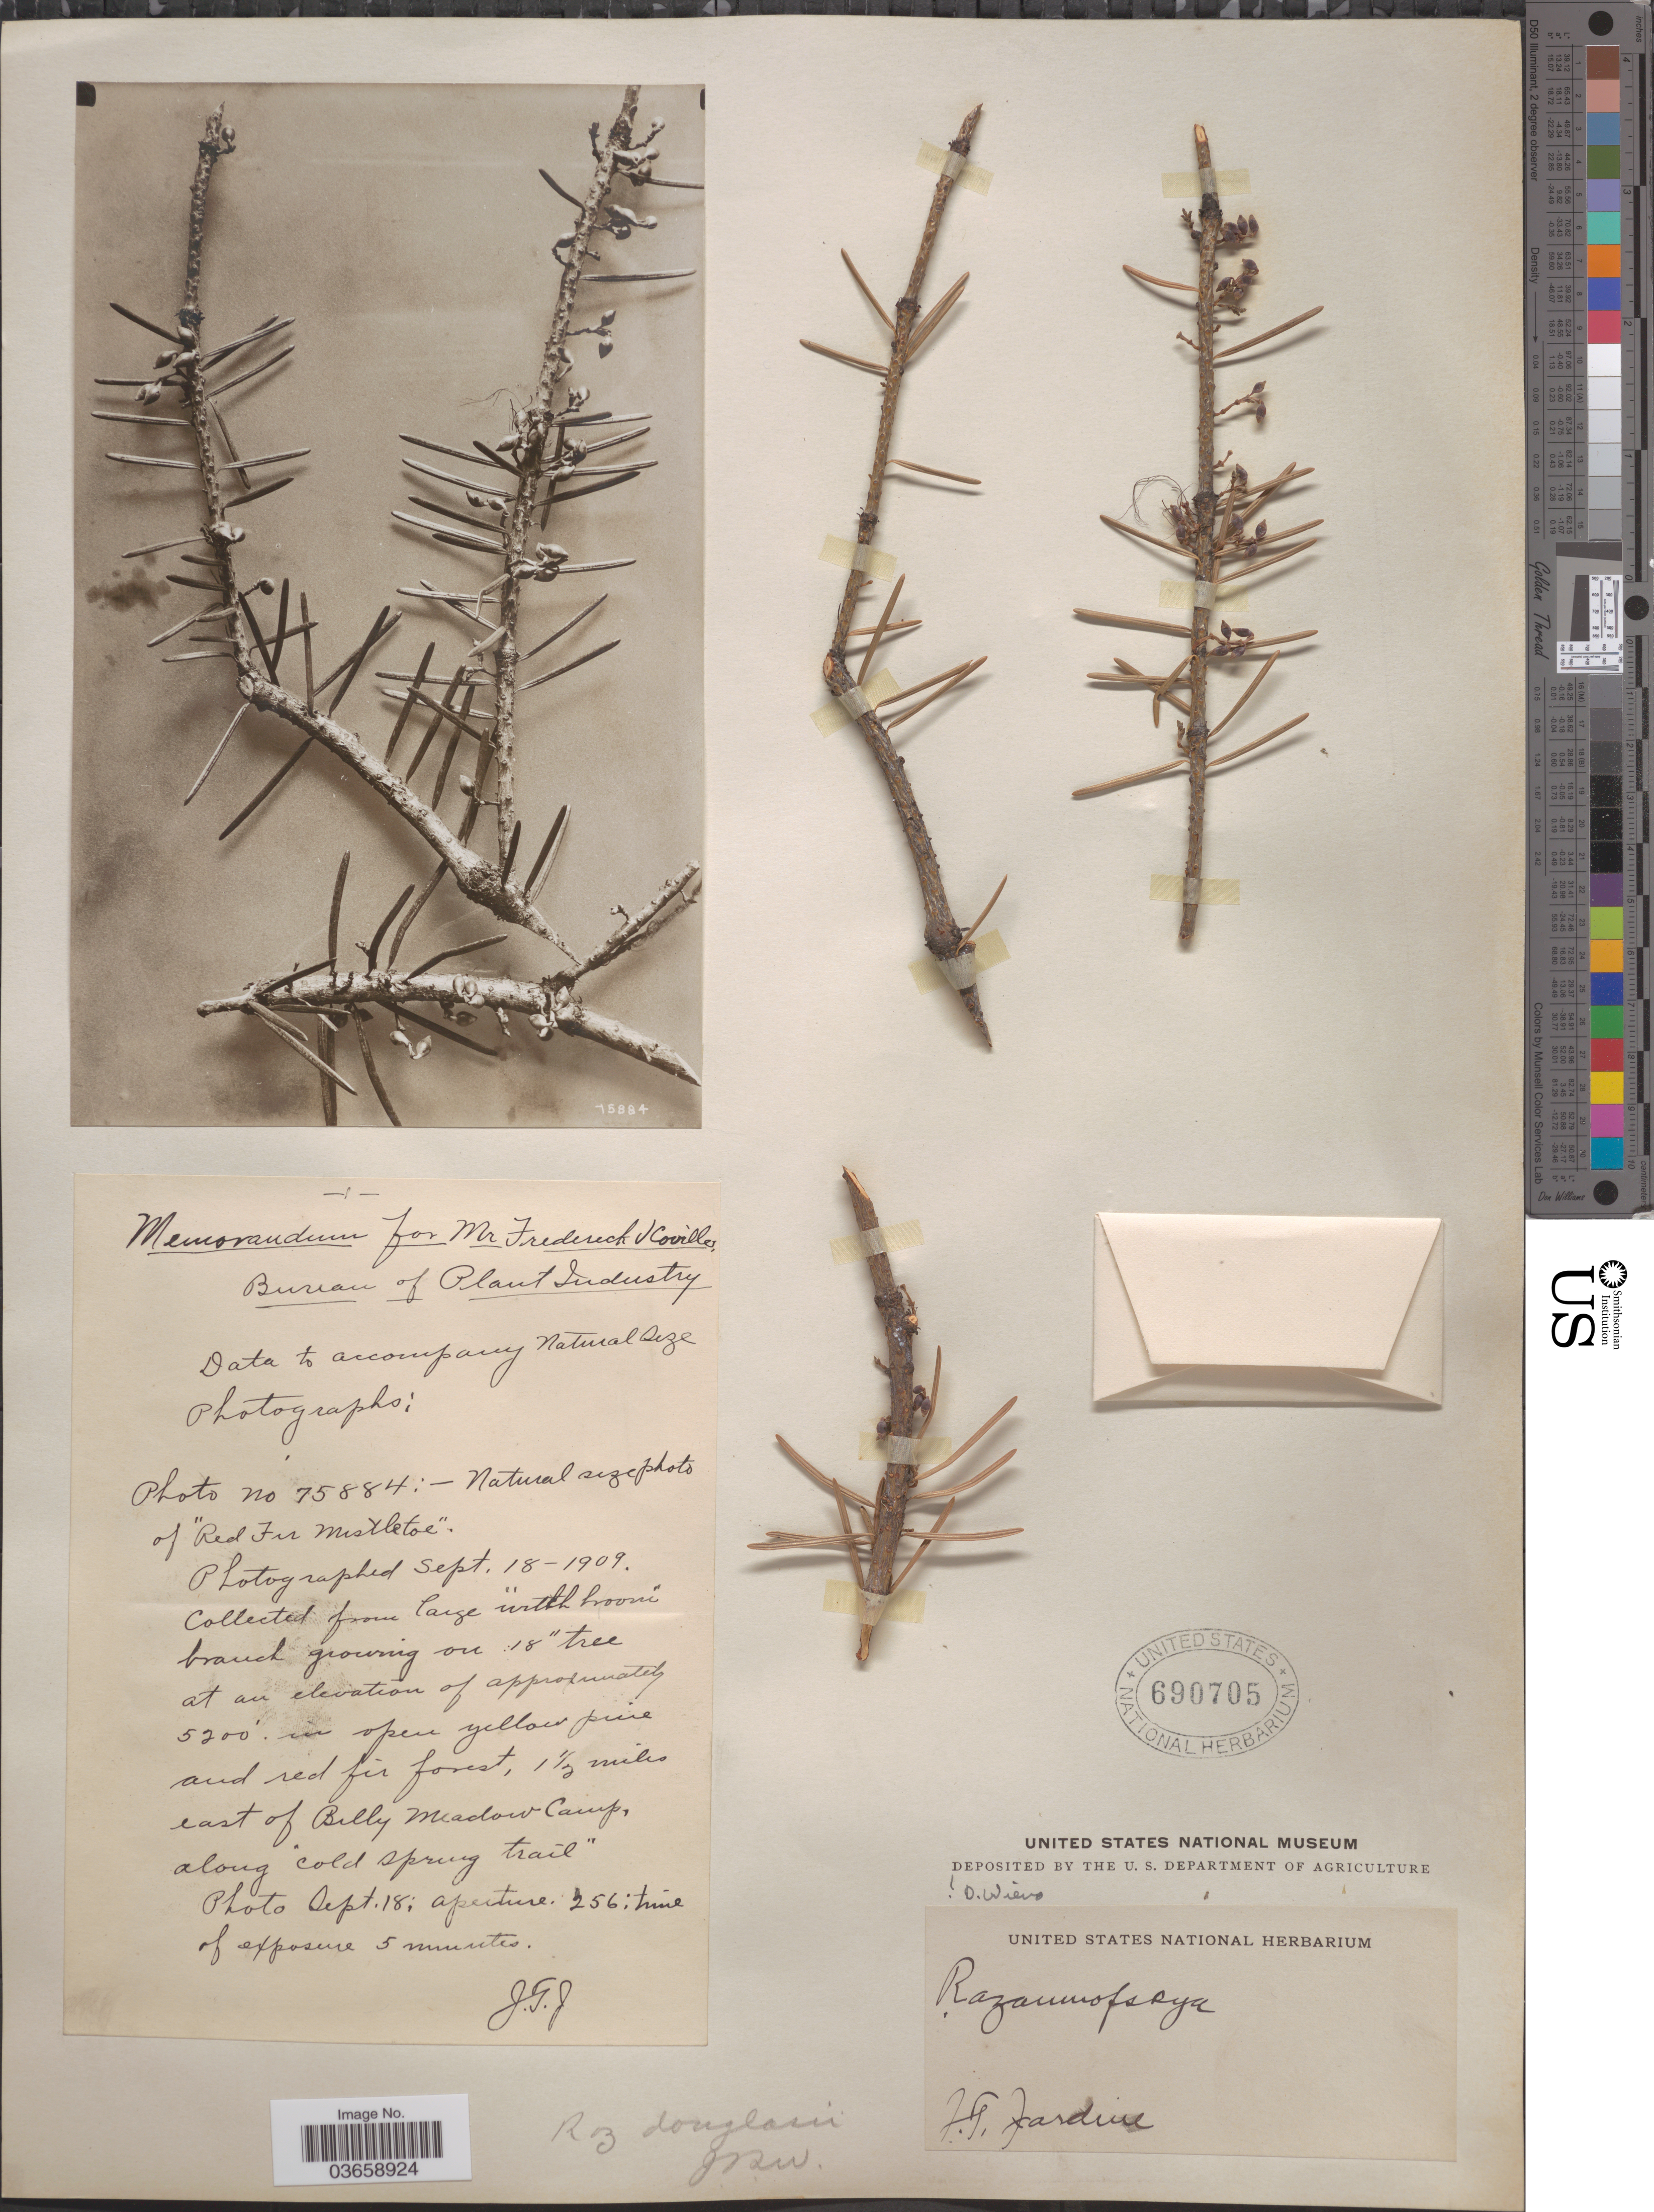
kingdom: Plantae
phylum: Tracheophyta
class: Magnoliopsida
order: Santalales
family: Viscaceae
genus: Arceuthobium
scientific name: Arceuthobium douglasii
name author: Engelm. in G.M. Wheeler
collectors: J. T. Jardine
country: United States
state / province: Oregon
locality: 1½ miles east of Billy Meadow Camp, along "cold spring trail".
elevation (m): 1585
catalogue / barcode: US 690705